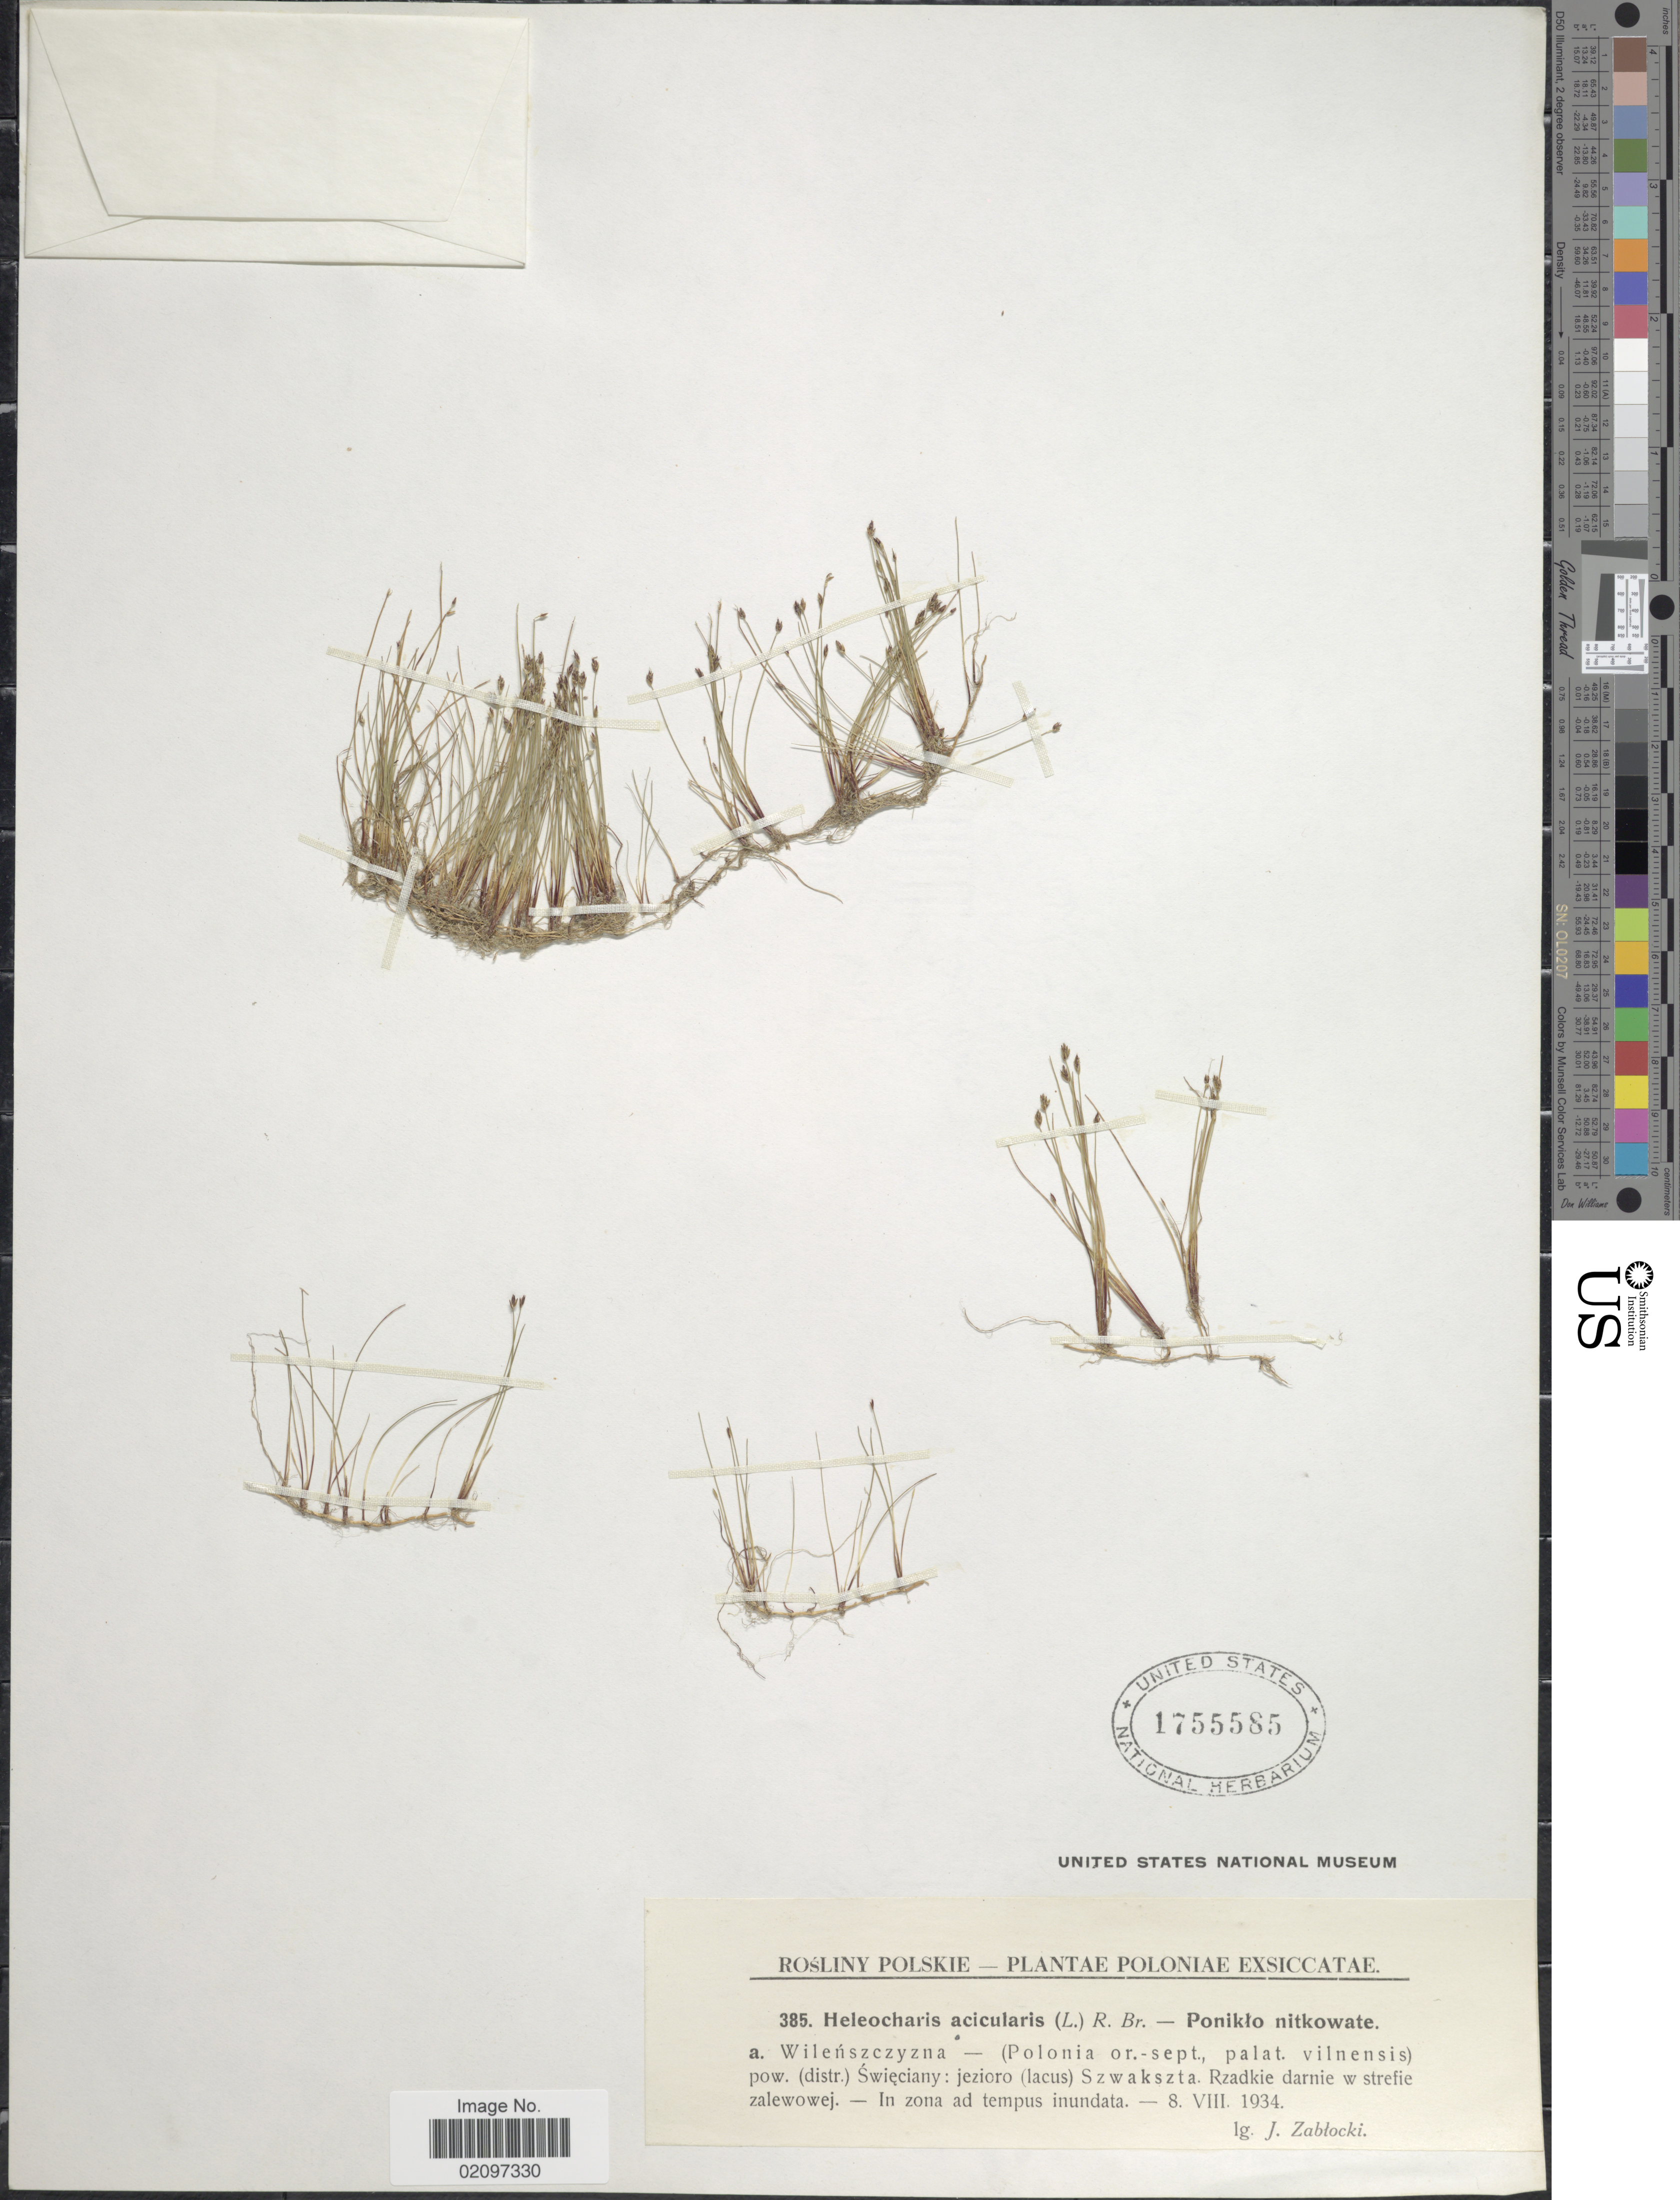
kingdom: Plantae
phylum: Tracheophyta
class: Liliopsida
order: Poales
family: Cyperaceae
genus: Eleocharis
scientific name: Eleocharis acicularis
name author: (L.) Roem. & Schult.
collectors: J. Zablocki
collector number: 385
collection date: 1934-08-08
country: Poland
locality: Poloniae. Wilenszczyzna - (Polonia or. sept, palat. vilnensis) pow. (distr.) Swieciany: Jezioro (lacus) Szwakszta. Rzadkie darnie w strefie zalewowej. - In zona ad tempus inundata.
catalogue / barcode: US 1755585